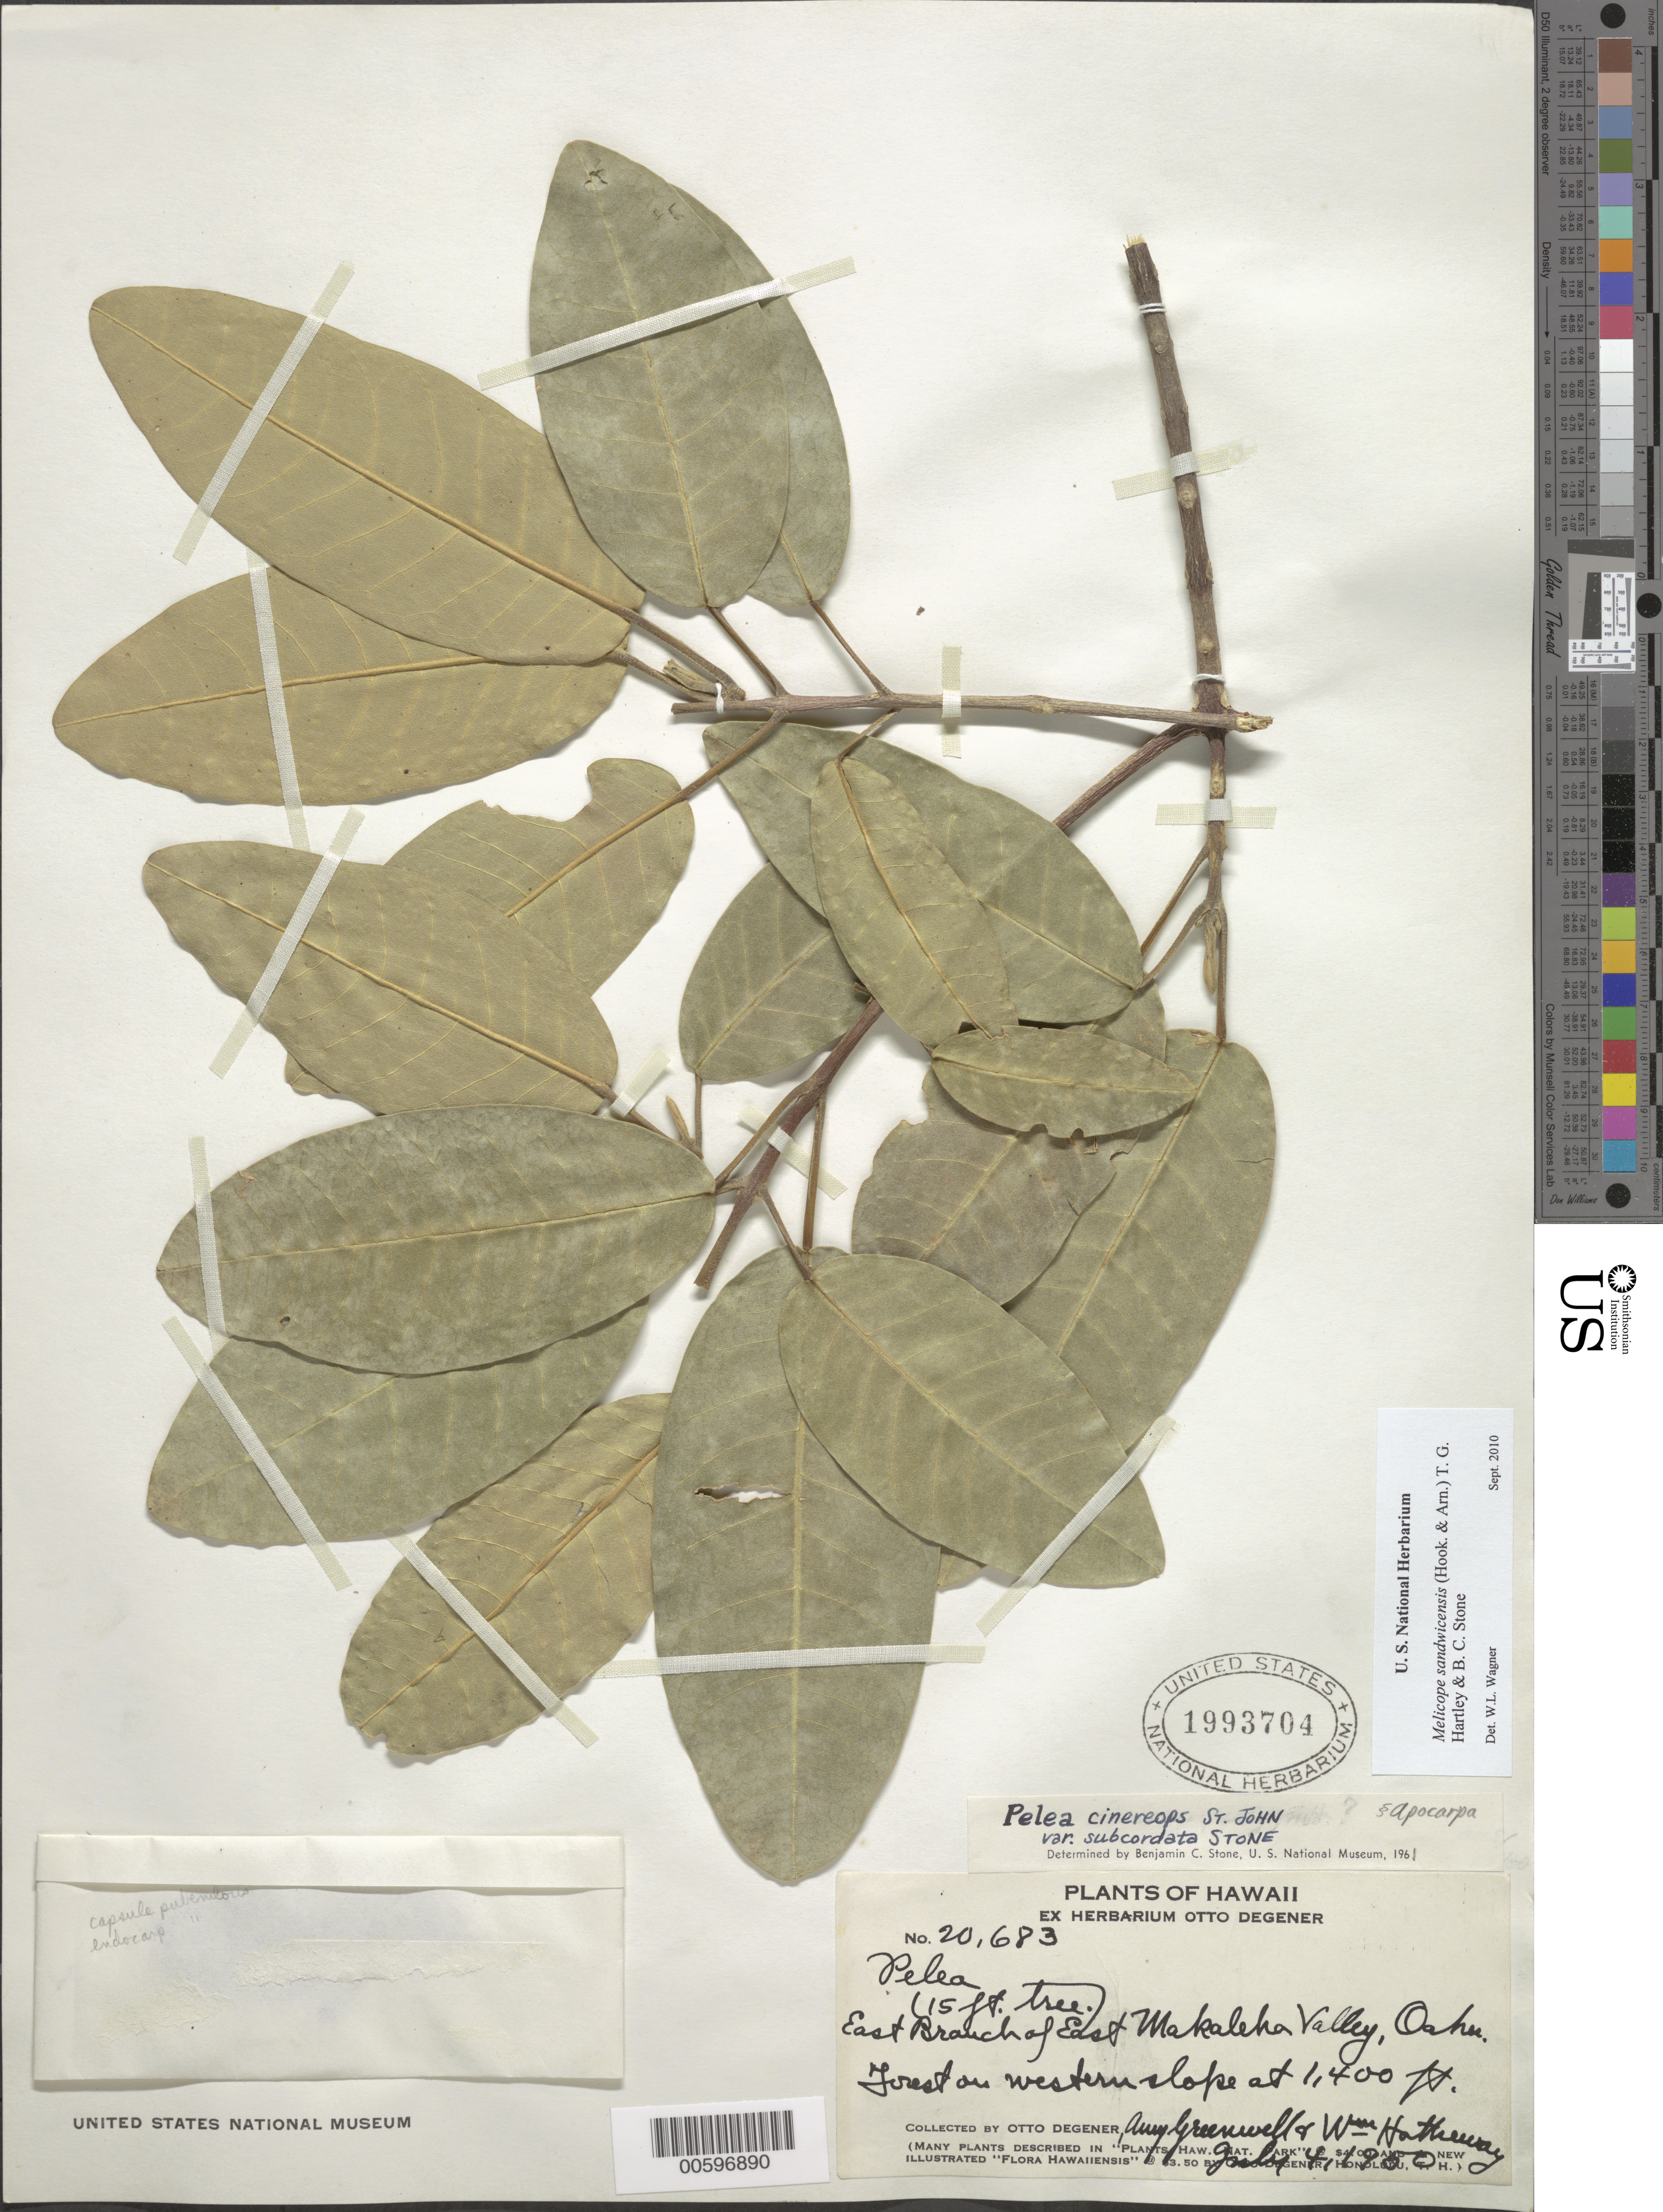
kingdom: Plantae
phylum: Tracheophyta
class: Magnoliopsida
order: Sapindales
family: Rutaceae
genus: Melicope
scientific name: Melicope sandwicensis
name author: (Hook. & Arn.) T.G. Hartley & B.C. Stone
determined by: Wagner, W. L., (BOT), Smithsonian Institution - National Museum of Natural History (UNITED STATES)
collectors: O. Degener, A. B. Greenwell & W. Hatheway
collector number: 20683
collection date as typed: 4 Jul 1950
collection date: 1950-07-04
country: United States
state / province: Hawaii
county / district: Honolulu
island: Oahu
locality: E branch of E Makaleha Valley.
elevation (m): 427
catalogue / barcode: US 1993704